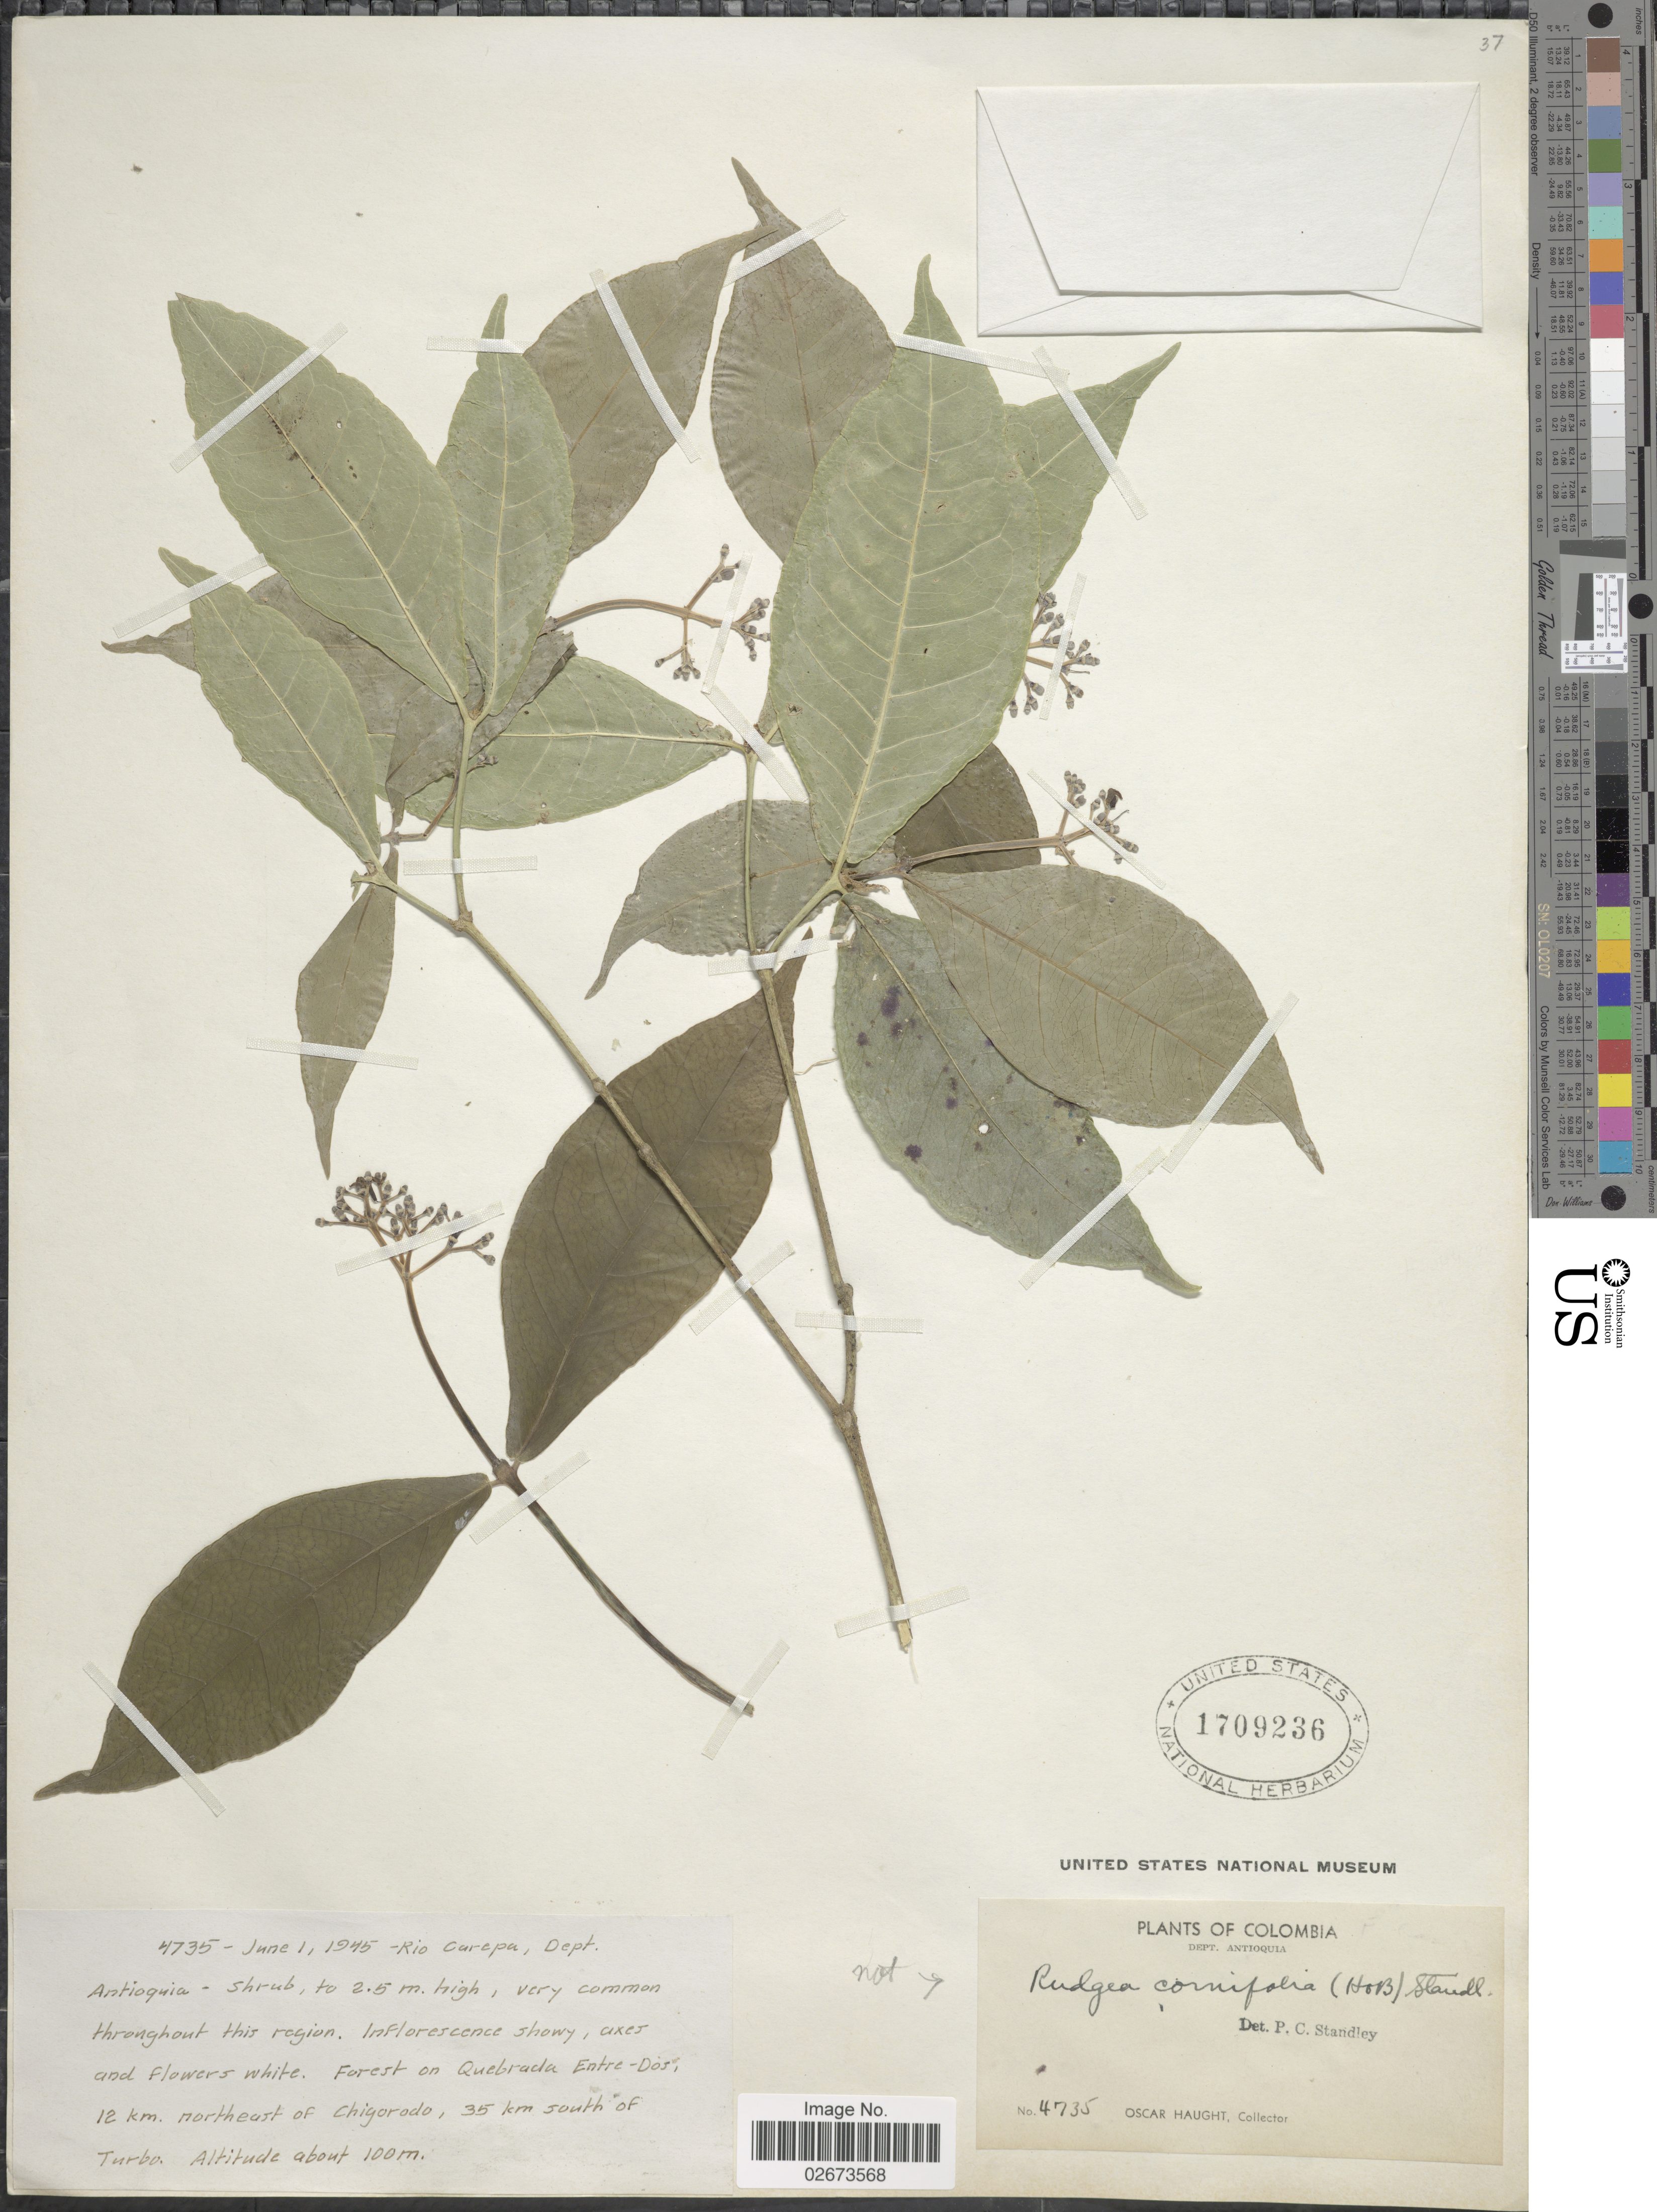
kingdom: Plantae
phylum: Tracheophyta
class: Magnoliopsida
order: Gentianales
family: Rubiaceae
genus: Rudgea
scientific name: Rudgea sp.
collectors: O. L. Haught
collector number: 4735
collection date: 1945-06-01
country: Colombia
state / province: Antioquia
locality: Rio Curepa, dept. Antioquia, Forest on Quebrada Entre-Dos, 12 km northeast of Chigorodo, 35 km south of Turbo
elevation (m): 100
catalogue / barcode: US 1709236